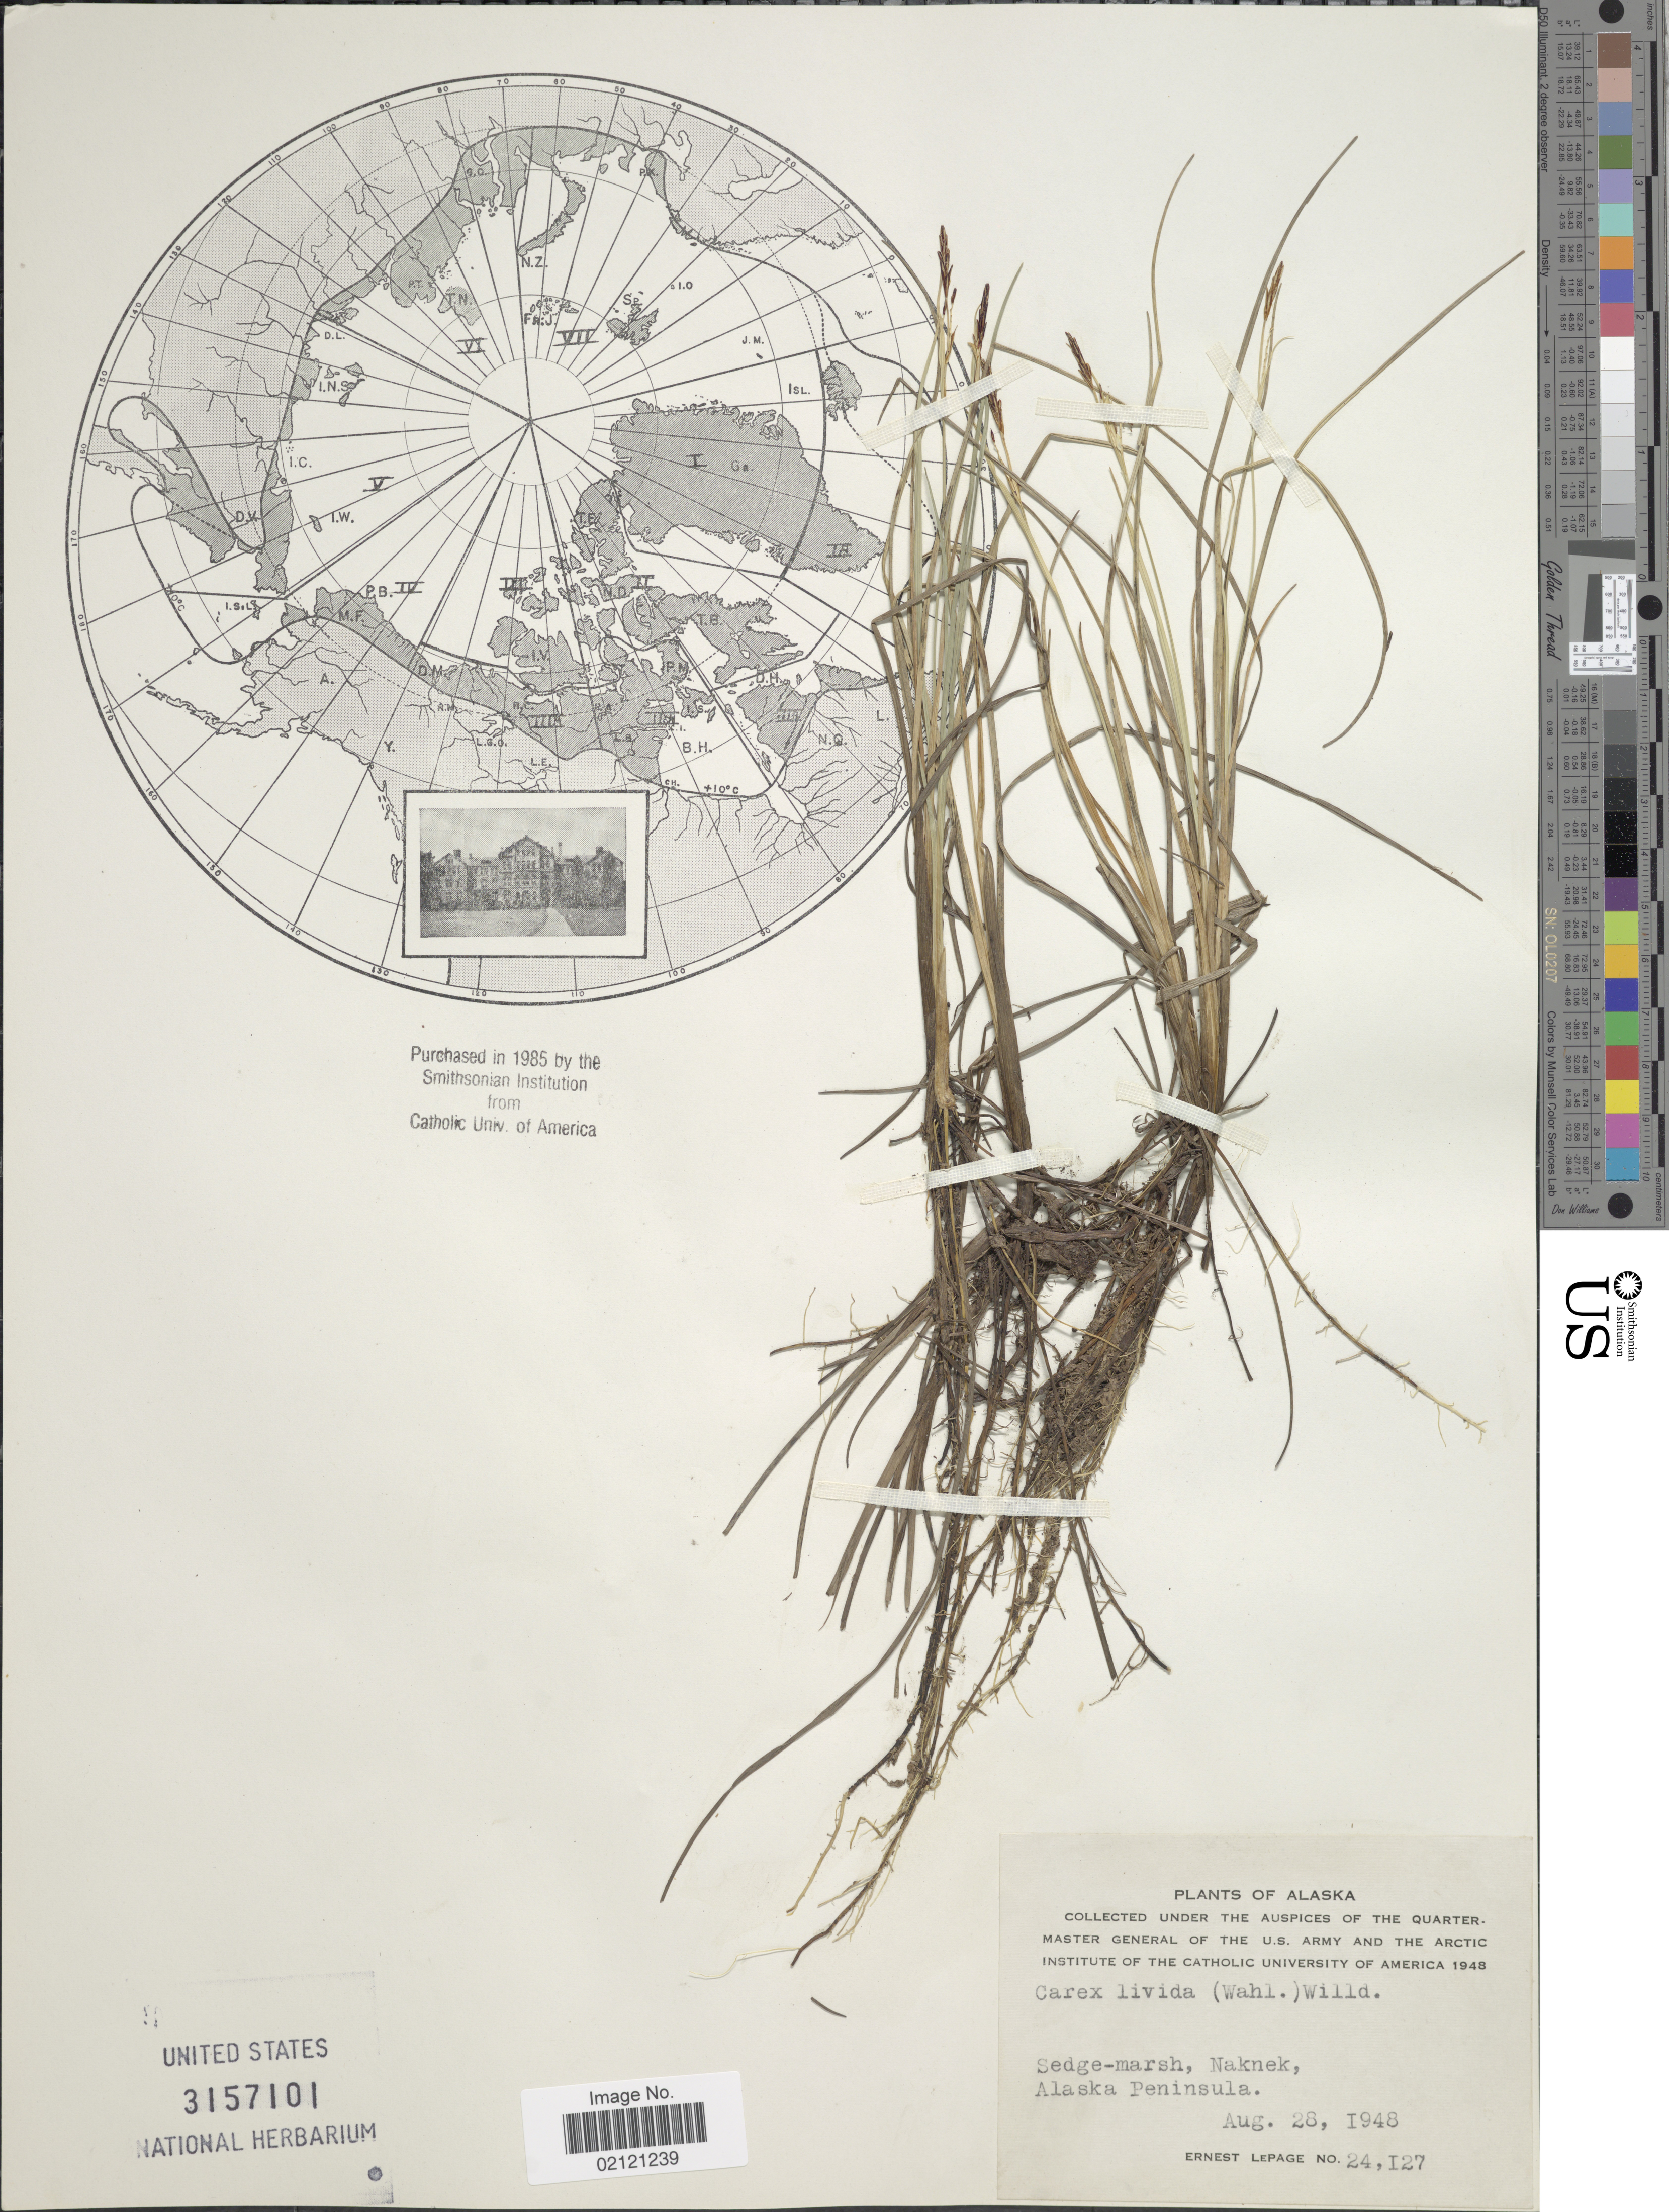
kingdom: Plantae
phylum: Tracheophyta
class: Liliopsida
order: Poales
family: Cyperaceae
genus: Carex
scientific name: Carex livida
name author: (Wahlenb.) Willd.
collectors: E. Lepage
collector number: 24127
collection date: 1948-08-28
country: United States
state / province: Alaska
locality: Sedge-marsh, Naknek, Alaska Peninsula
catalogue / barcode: US 3157101